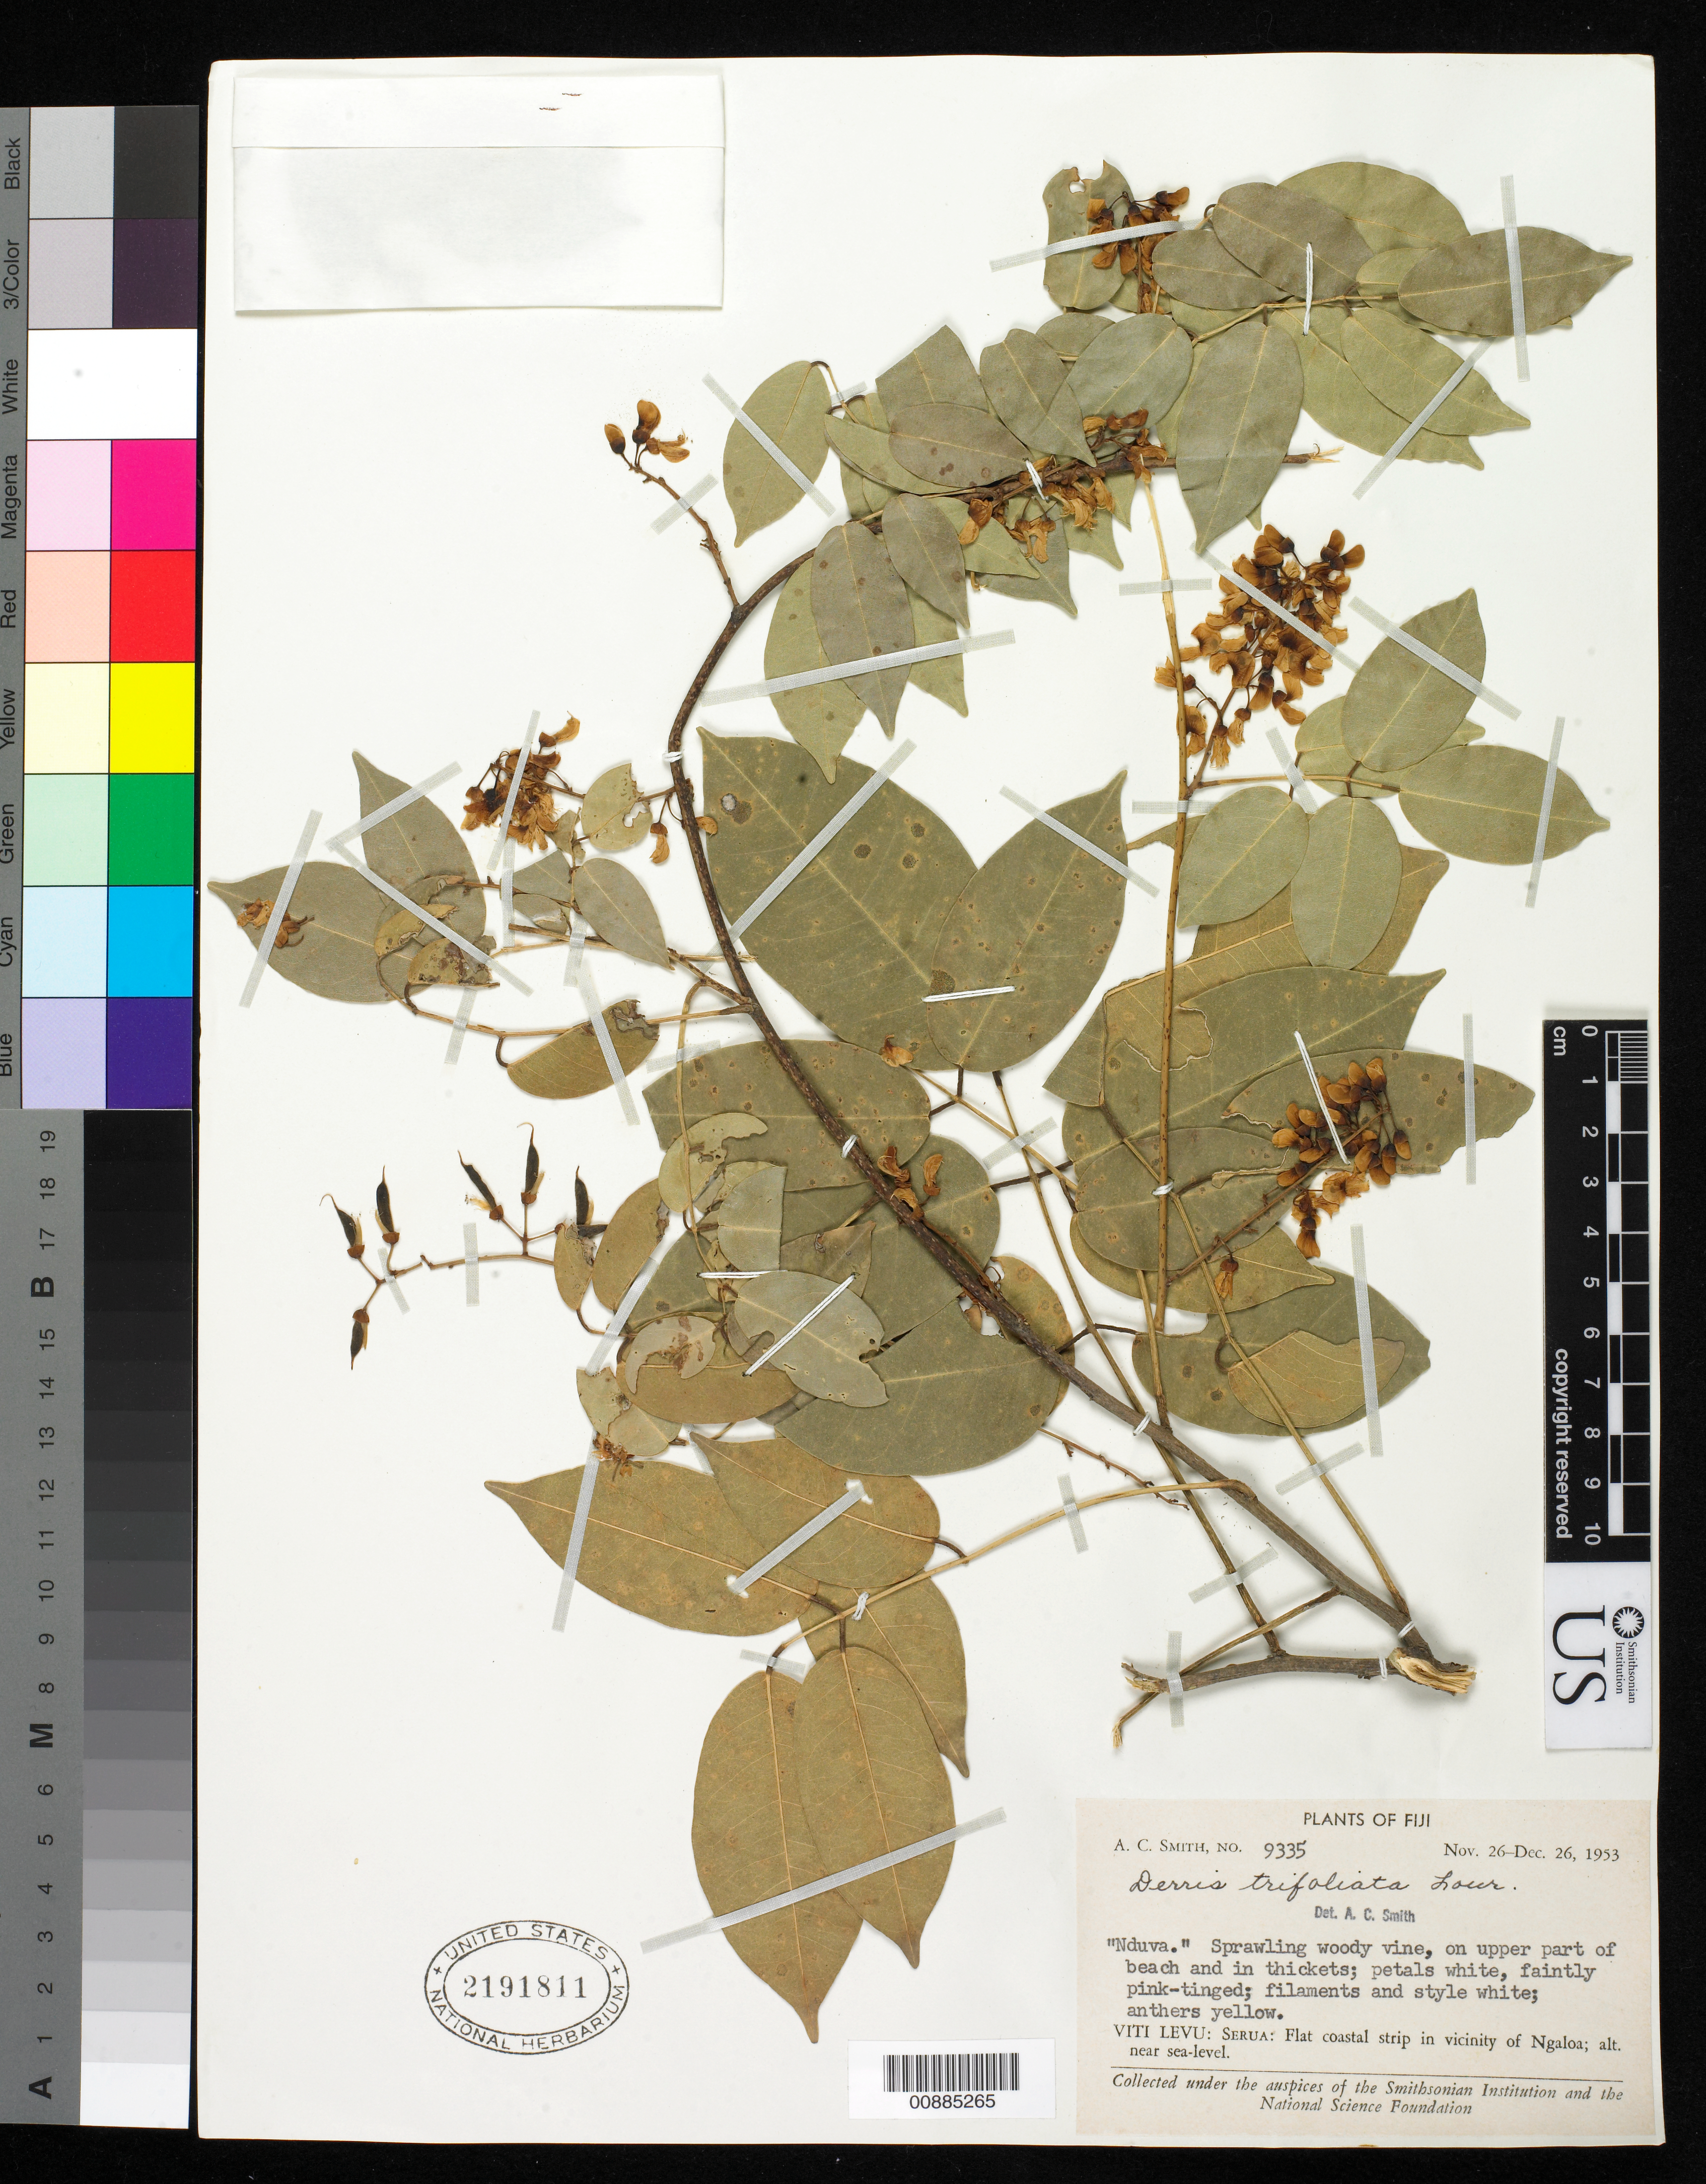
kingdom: Plantae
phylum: Tracheophyta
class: Magnoliopsida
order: Fabales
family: Fabaceae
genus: Derris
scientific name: Derris trifoliata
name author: Lour.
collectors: C. A. Smith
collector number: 9335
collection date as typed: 26 Nov 1953 to 26 Dec 1953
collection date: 1953-11-26/1953-12-26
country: Fiji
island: Viti Levu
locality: Serua: Flat coastal strip in vicinity of Ngaloa.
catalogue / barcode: US 2191811